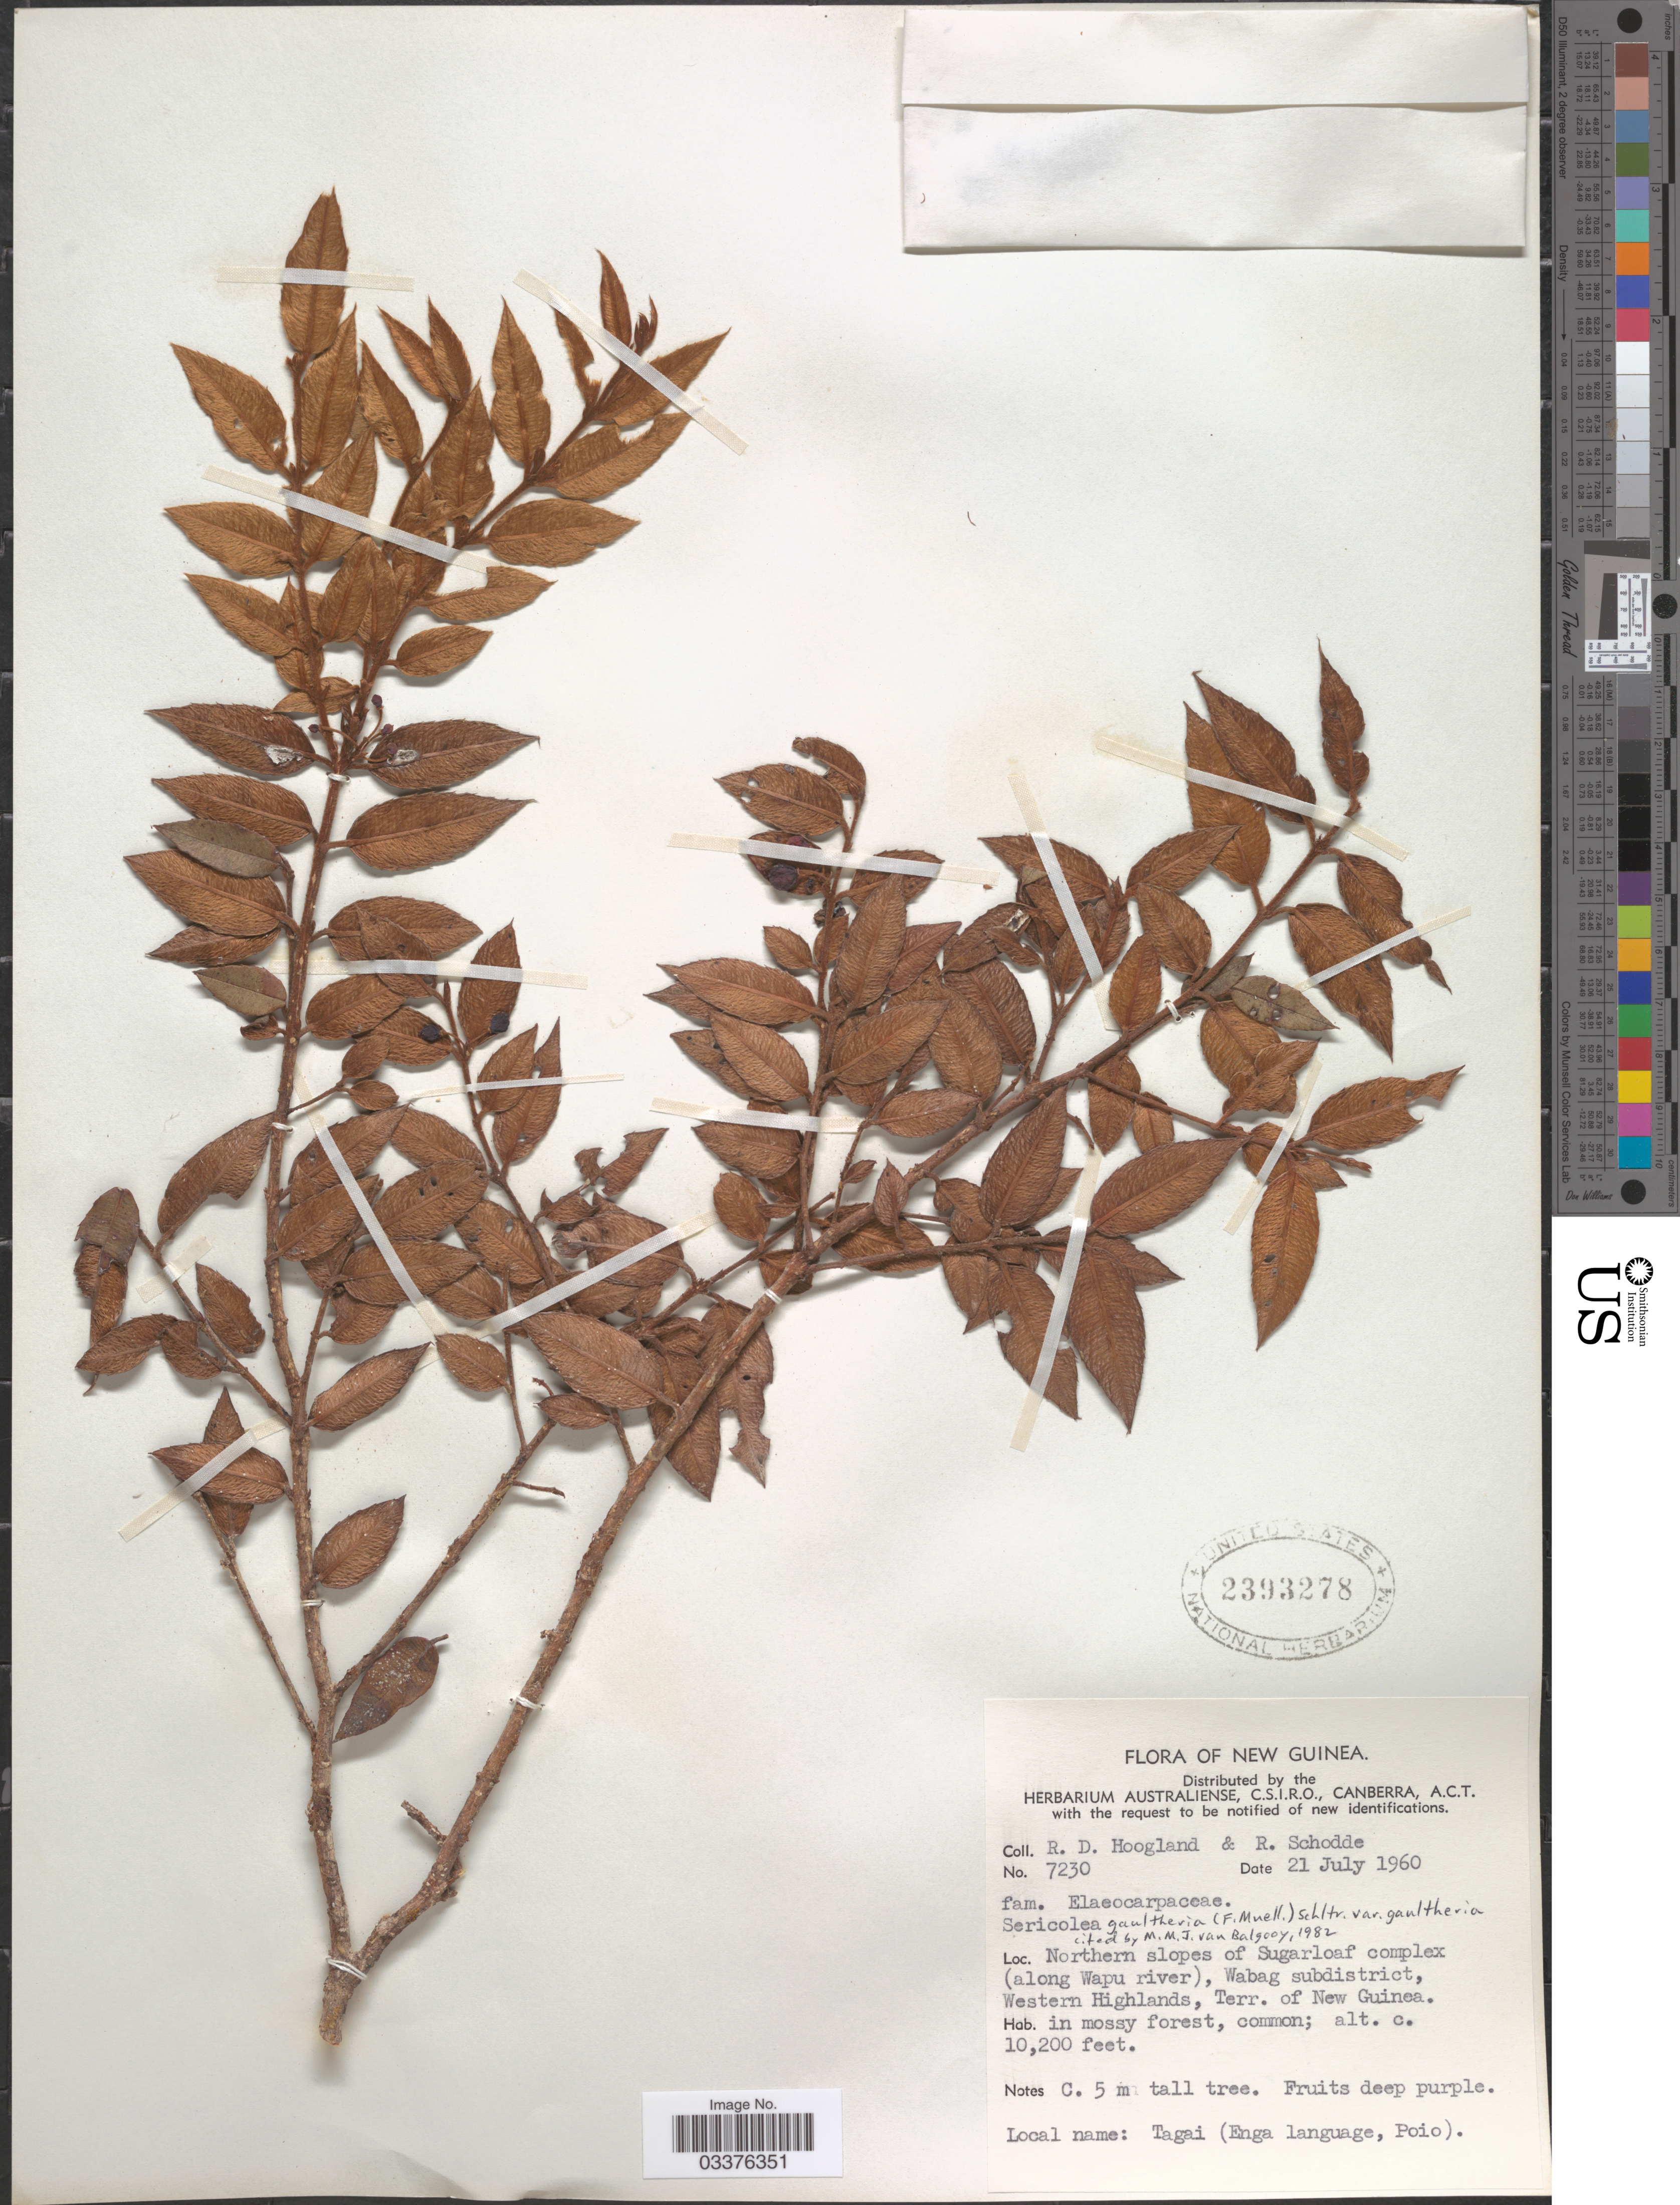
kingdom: Plantae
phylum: Tracheophyta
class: Magnoliopsida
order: Oxalidales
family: Elaeocarpaceae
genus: Sericolea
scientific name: Sericolea gaultheria var. gaultheria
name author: (F. Muell.) Schltr.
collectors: R. D. Hoogland & R. Schodde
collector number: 7230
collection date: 1960-07-21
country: Papua New Guinea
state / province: Manus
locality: New Guinea. Northern slopes of Sugarloaf complex (along Wapu river), Wabag subdistrict, Western Highlands, Terr. of New Guinea.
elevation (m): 3109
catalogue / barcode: US 2393278